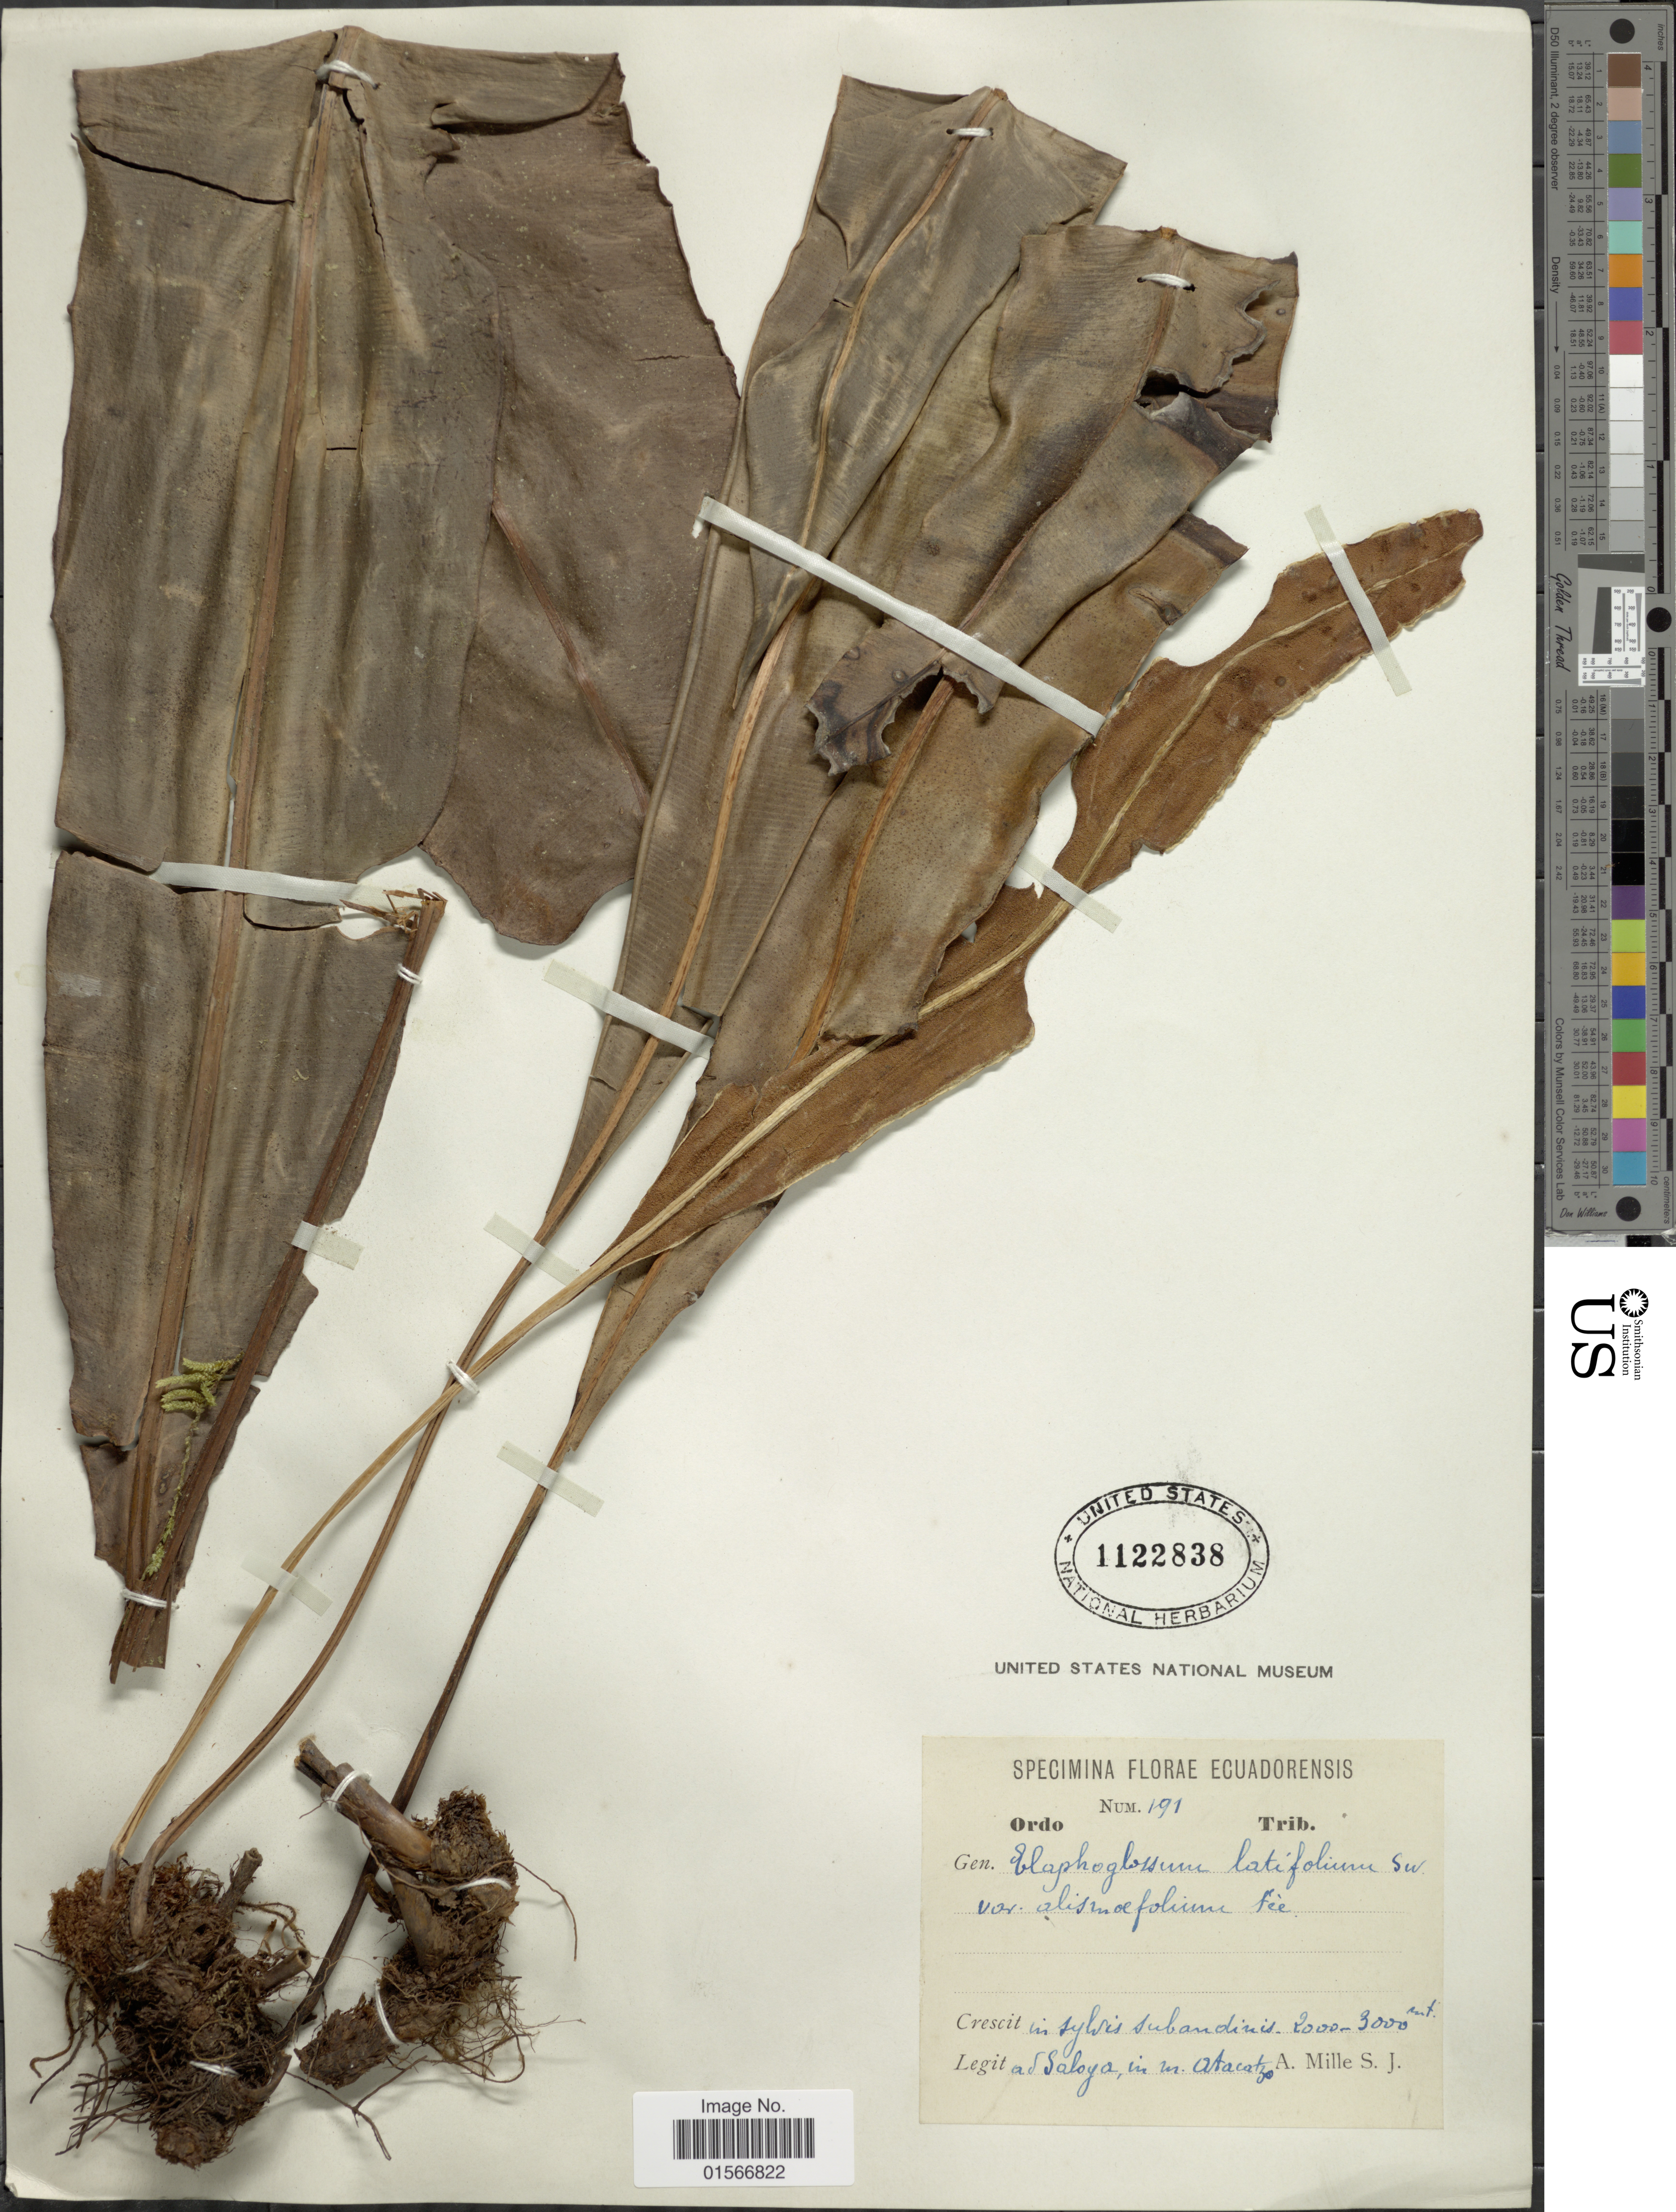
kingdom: Plantae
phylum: Tracheophyta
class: Polypodiopsida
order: Polypodiales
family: Dryopteridaceae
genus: Elaphoglossum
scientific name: Elaphoglossum latifolium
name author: (Sw.) J. Sm.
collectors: A. Mille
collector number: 191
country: Ecuador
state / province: Pichincha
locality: In sylvis subandinis ad Saloya, in m. Atacazo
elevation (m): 2000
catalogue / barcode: US 1122838